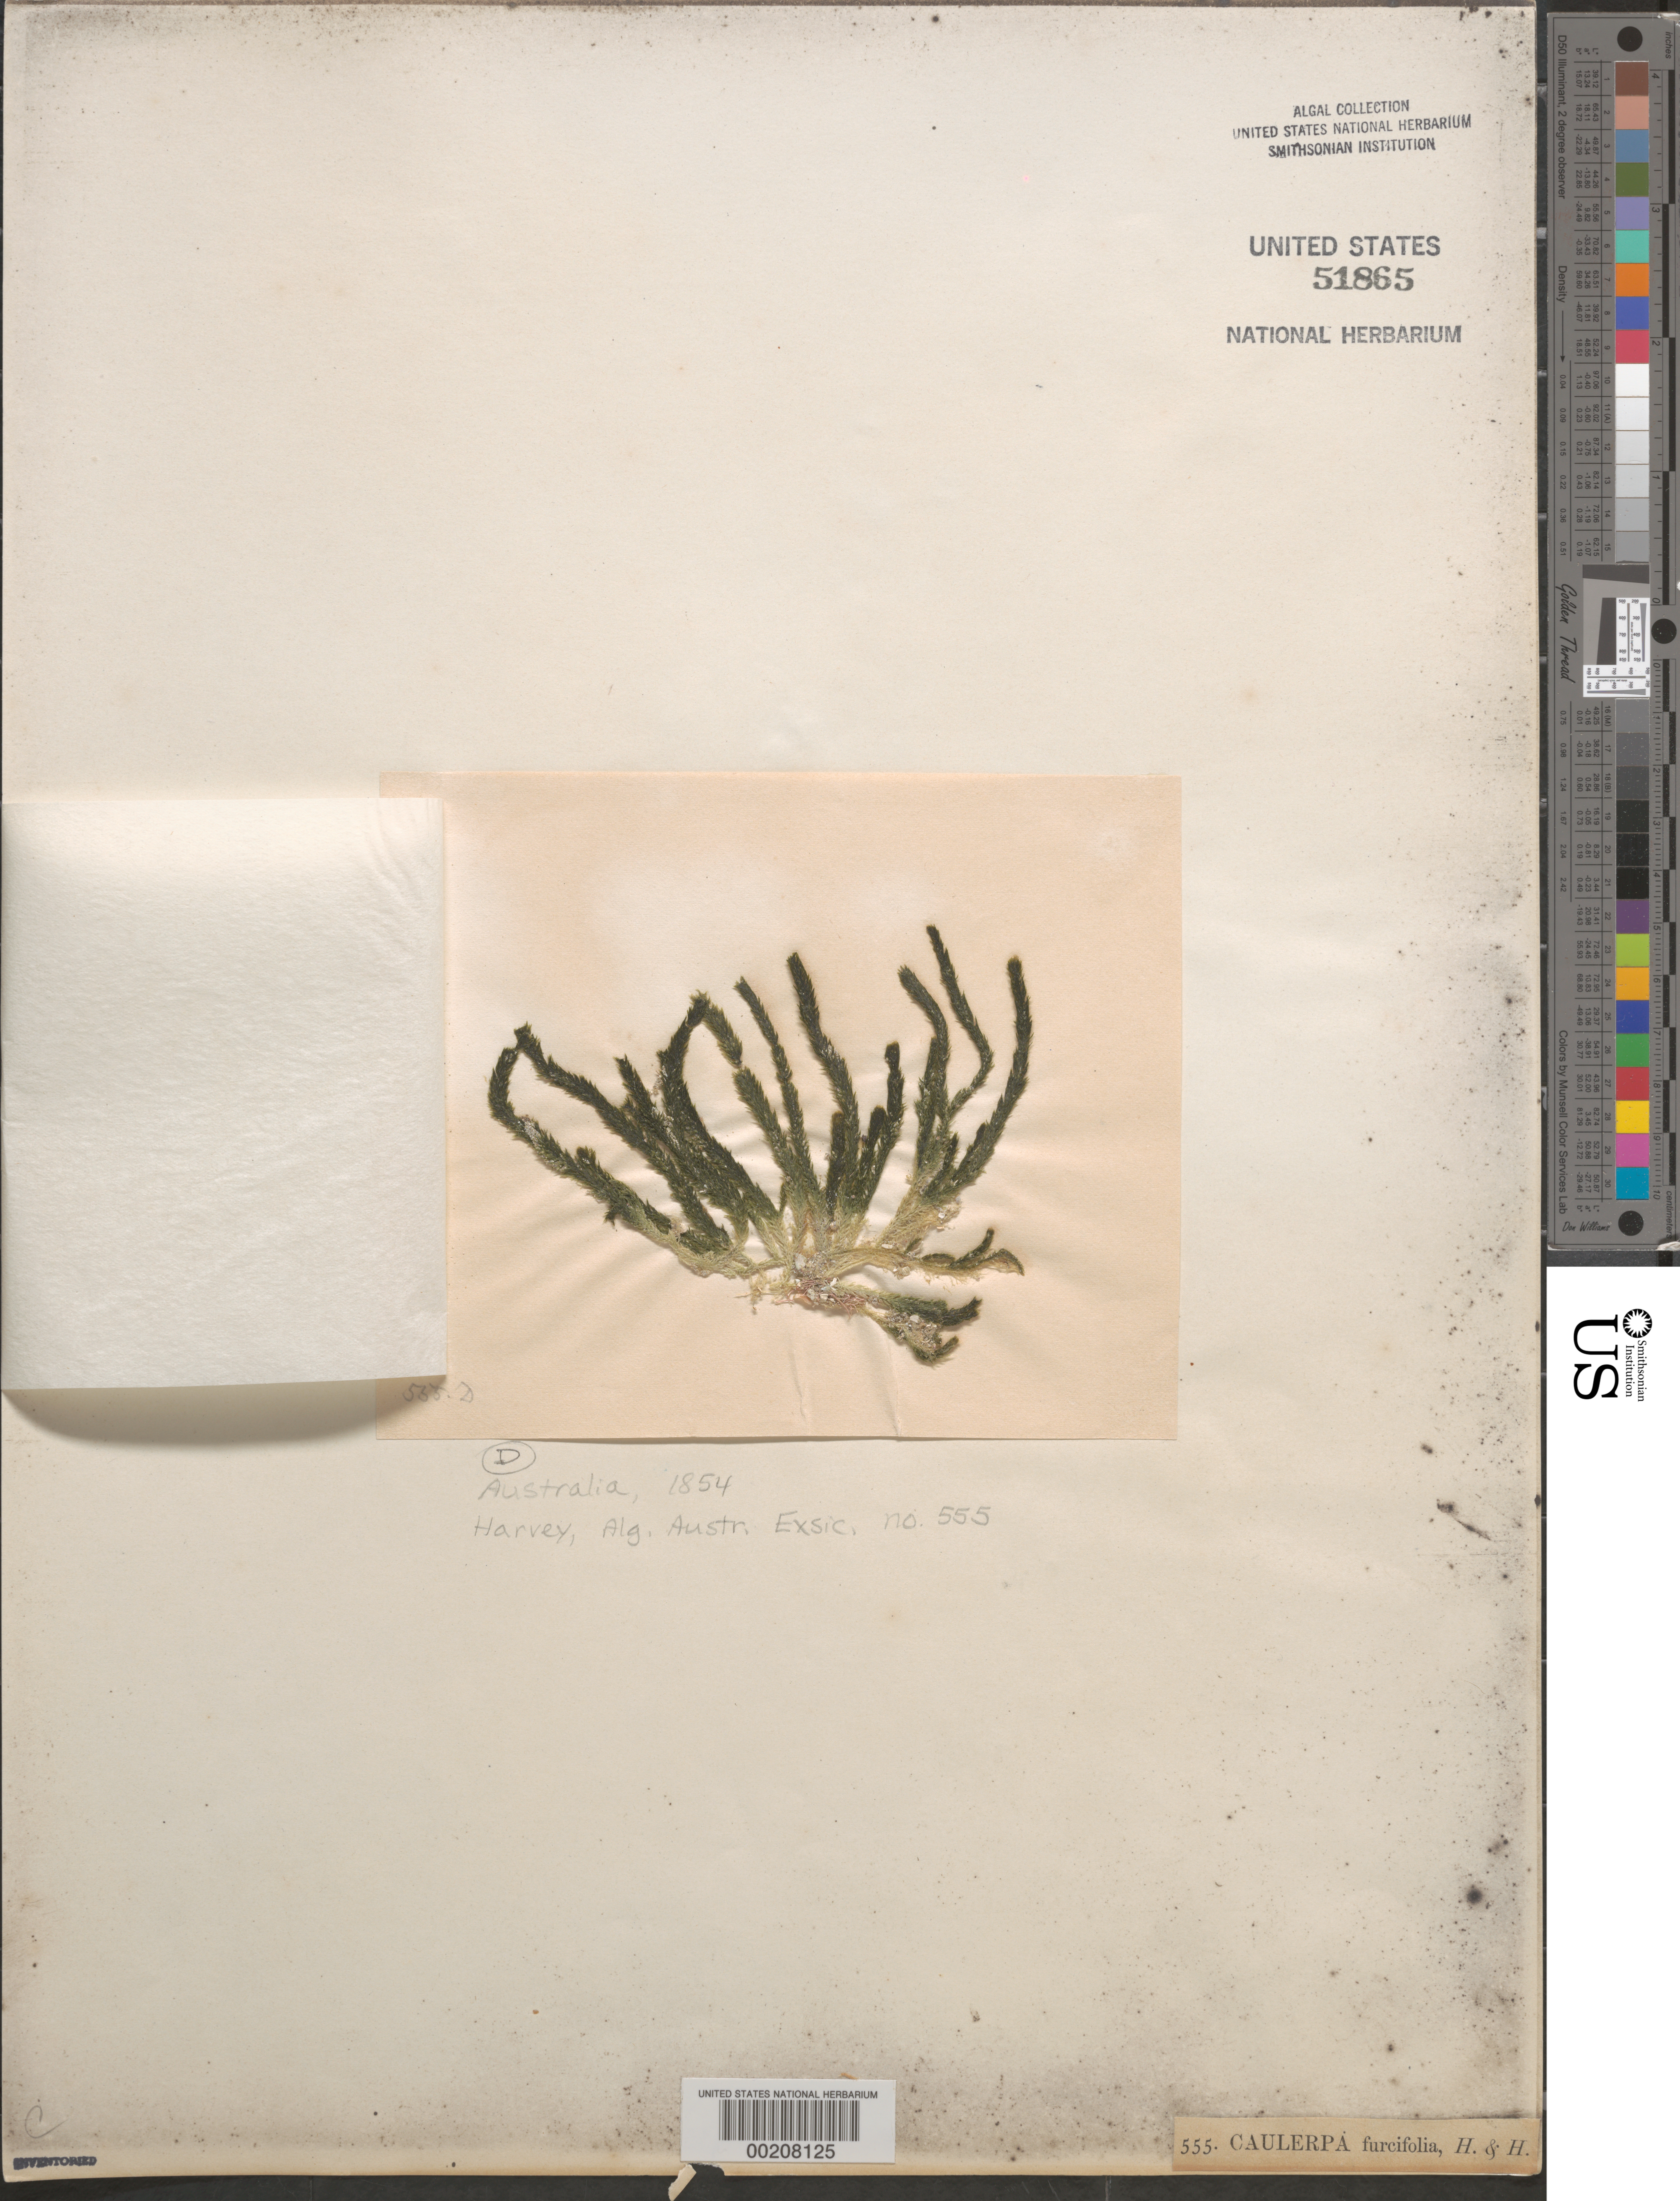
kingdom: Plantae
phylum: Chlorophyta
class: Ulvophyceae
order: Bryopsidales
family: Caulerpaceae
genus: Caulerpa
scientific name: Caulerpa brownii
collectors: W. Harvey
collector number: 555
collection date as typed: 1854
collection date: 1854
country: Australia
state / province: Western Australia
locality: Princess Royal Harbor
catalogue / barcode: US 51865